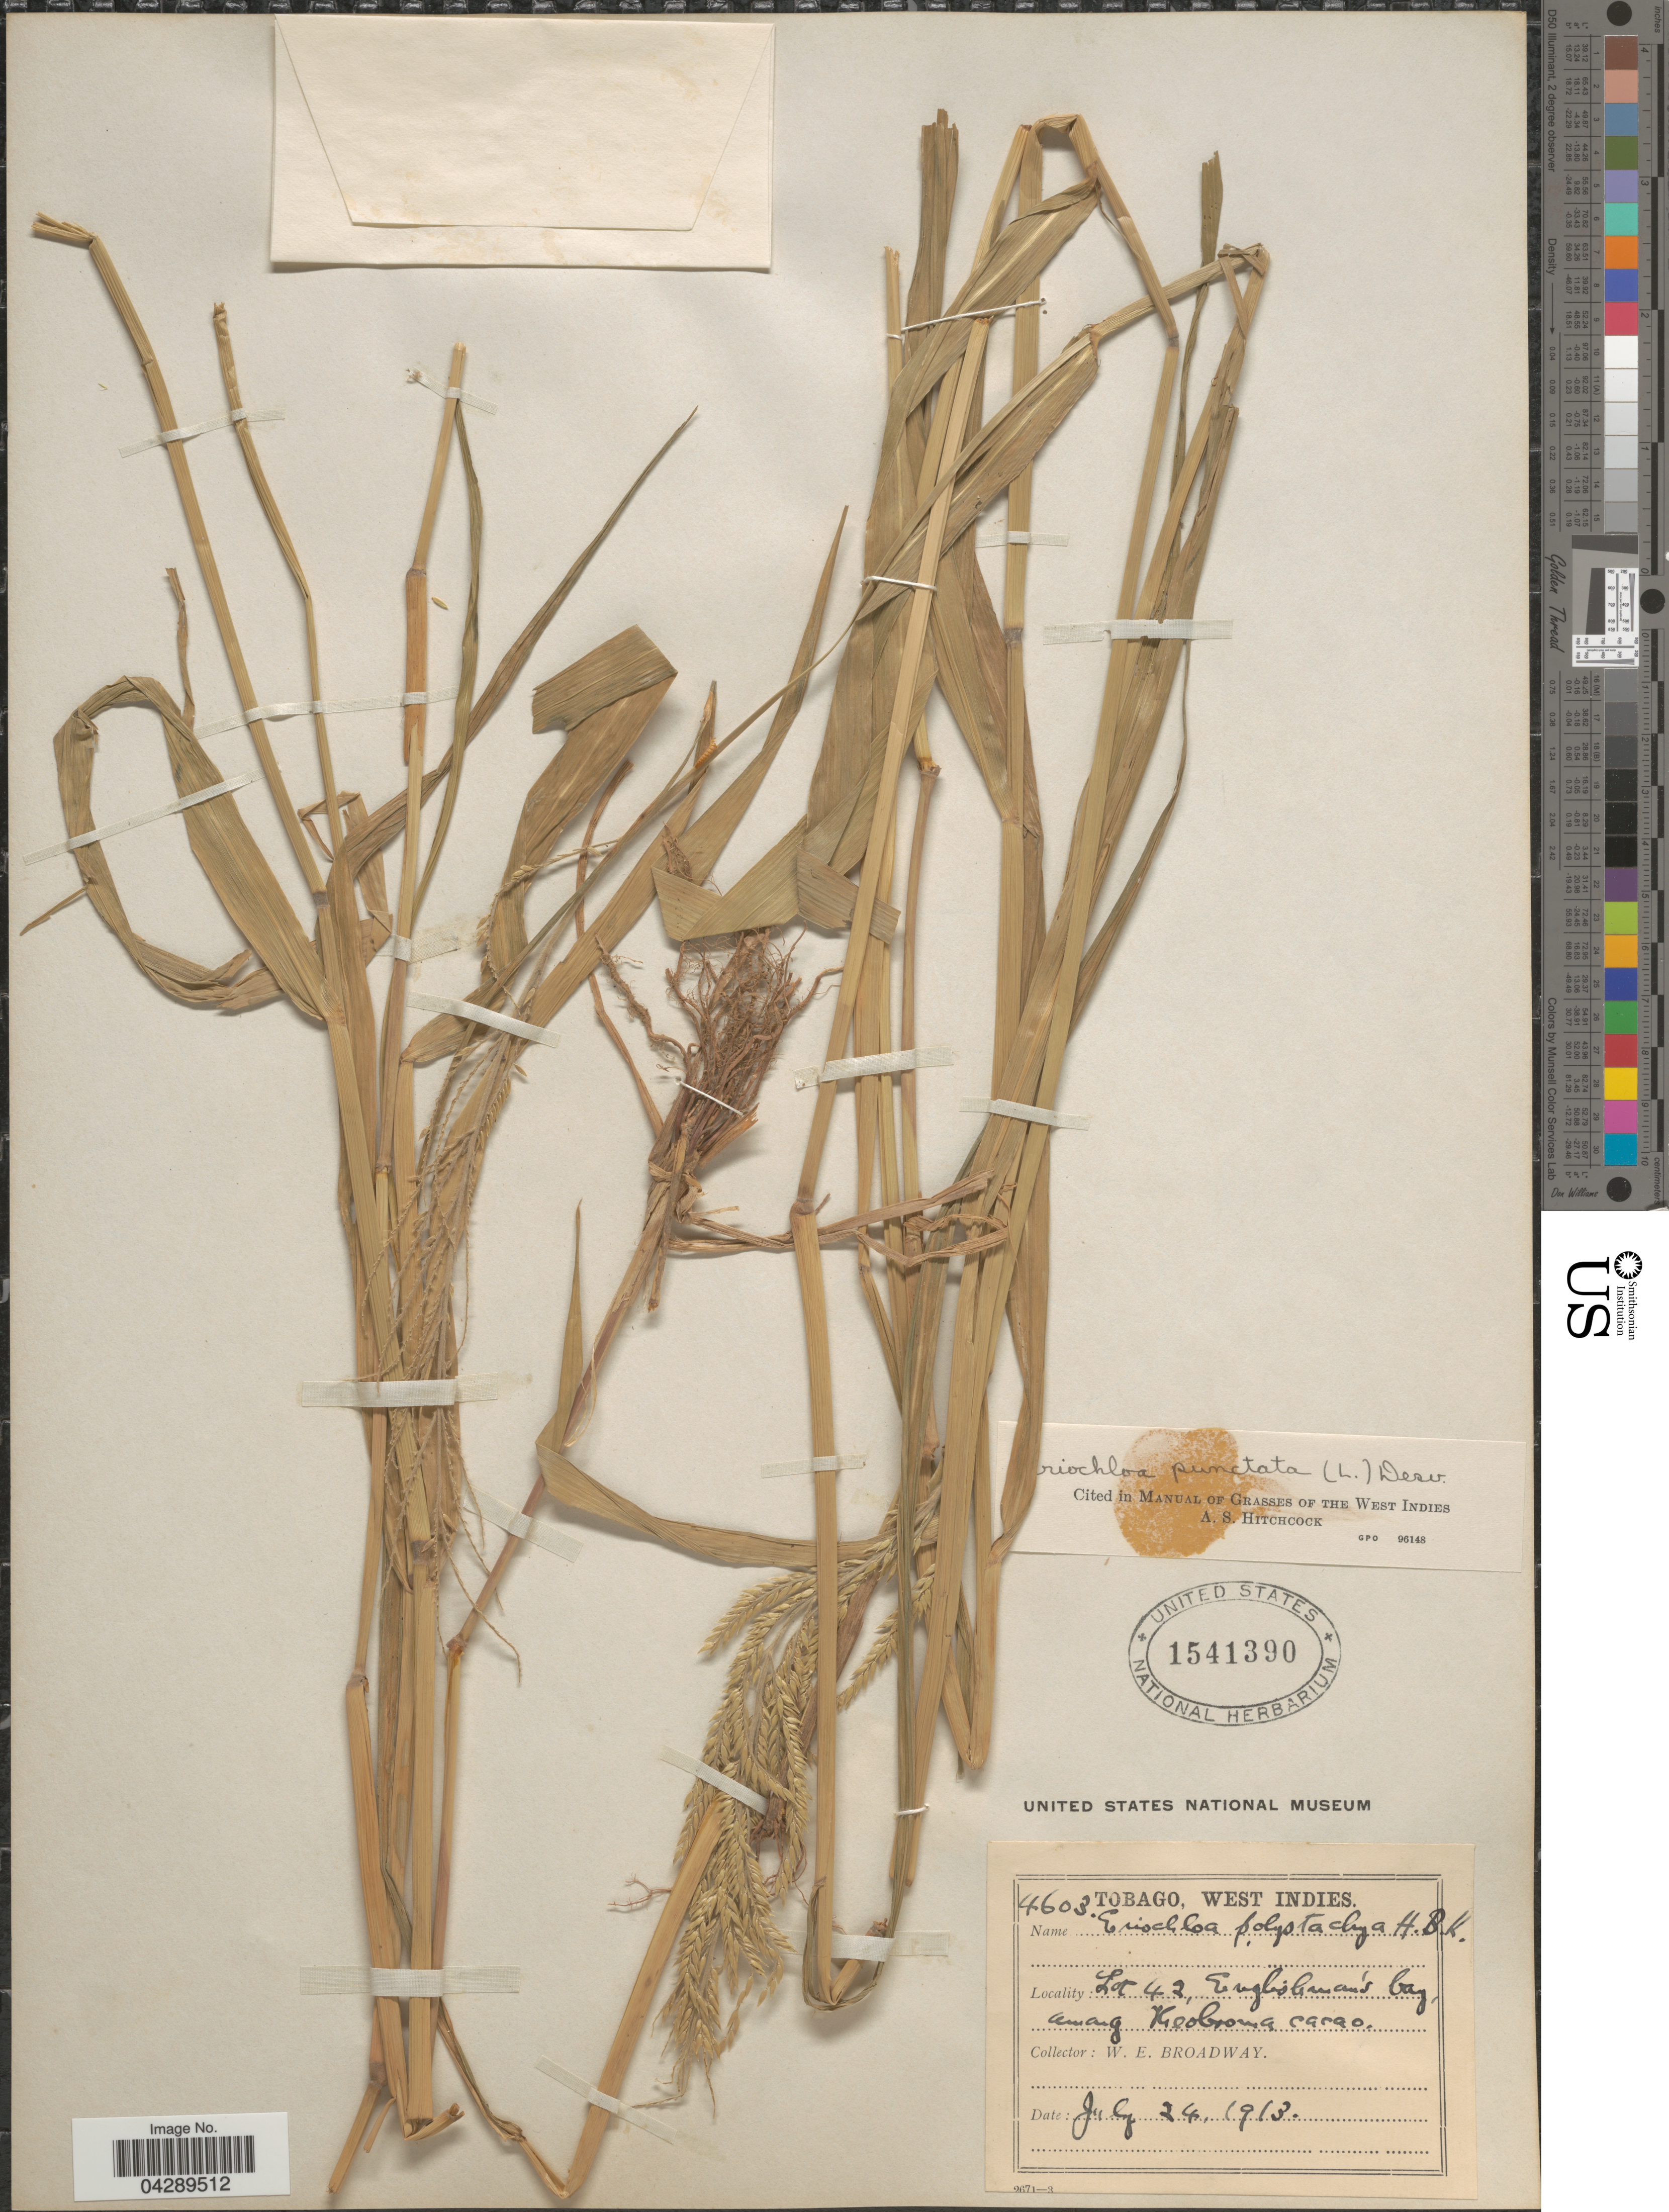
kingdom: Plantae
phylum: Tracheophyta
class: Liliopsida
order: Poales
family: Poaceae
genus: Eriochloa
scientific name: Eriochloa punctata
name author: (L.) Desv. ex Ham.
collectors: W. E. Broadway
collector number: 4603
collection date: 1913-07-24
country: Trinidad and Tobago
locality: Tobago, West Indies. Lot 42, Englishman's bay, among Theobroma cacao.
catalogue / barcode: US 1541390